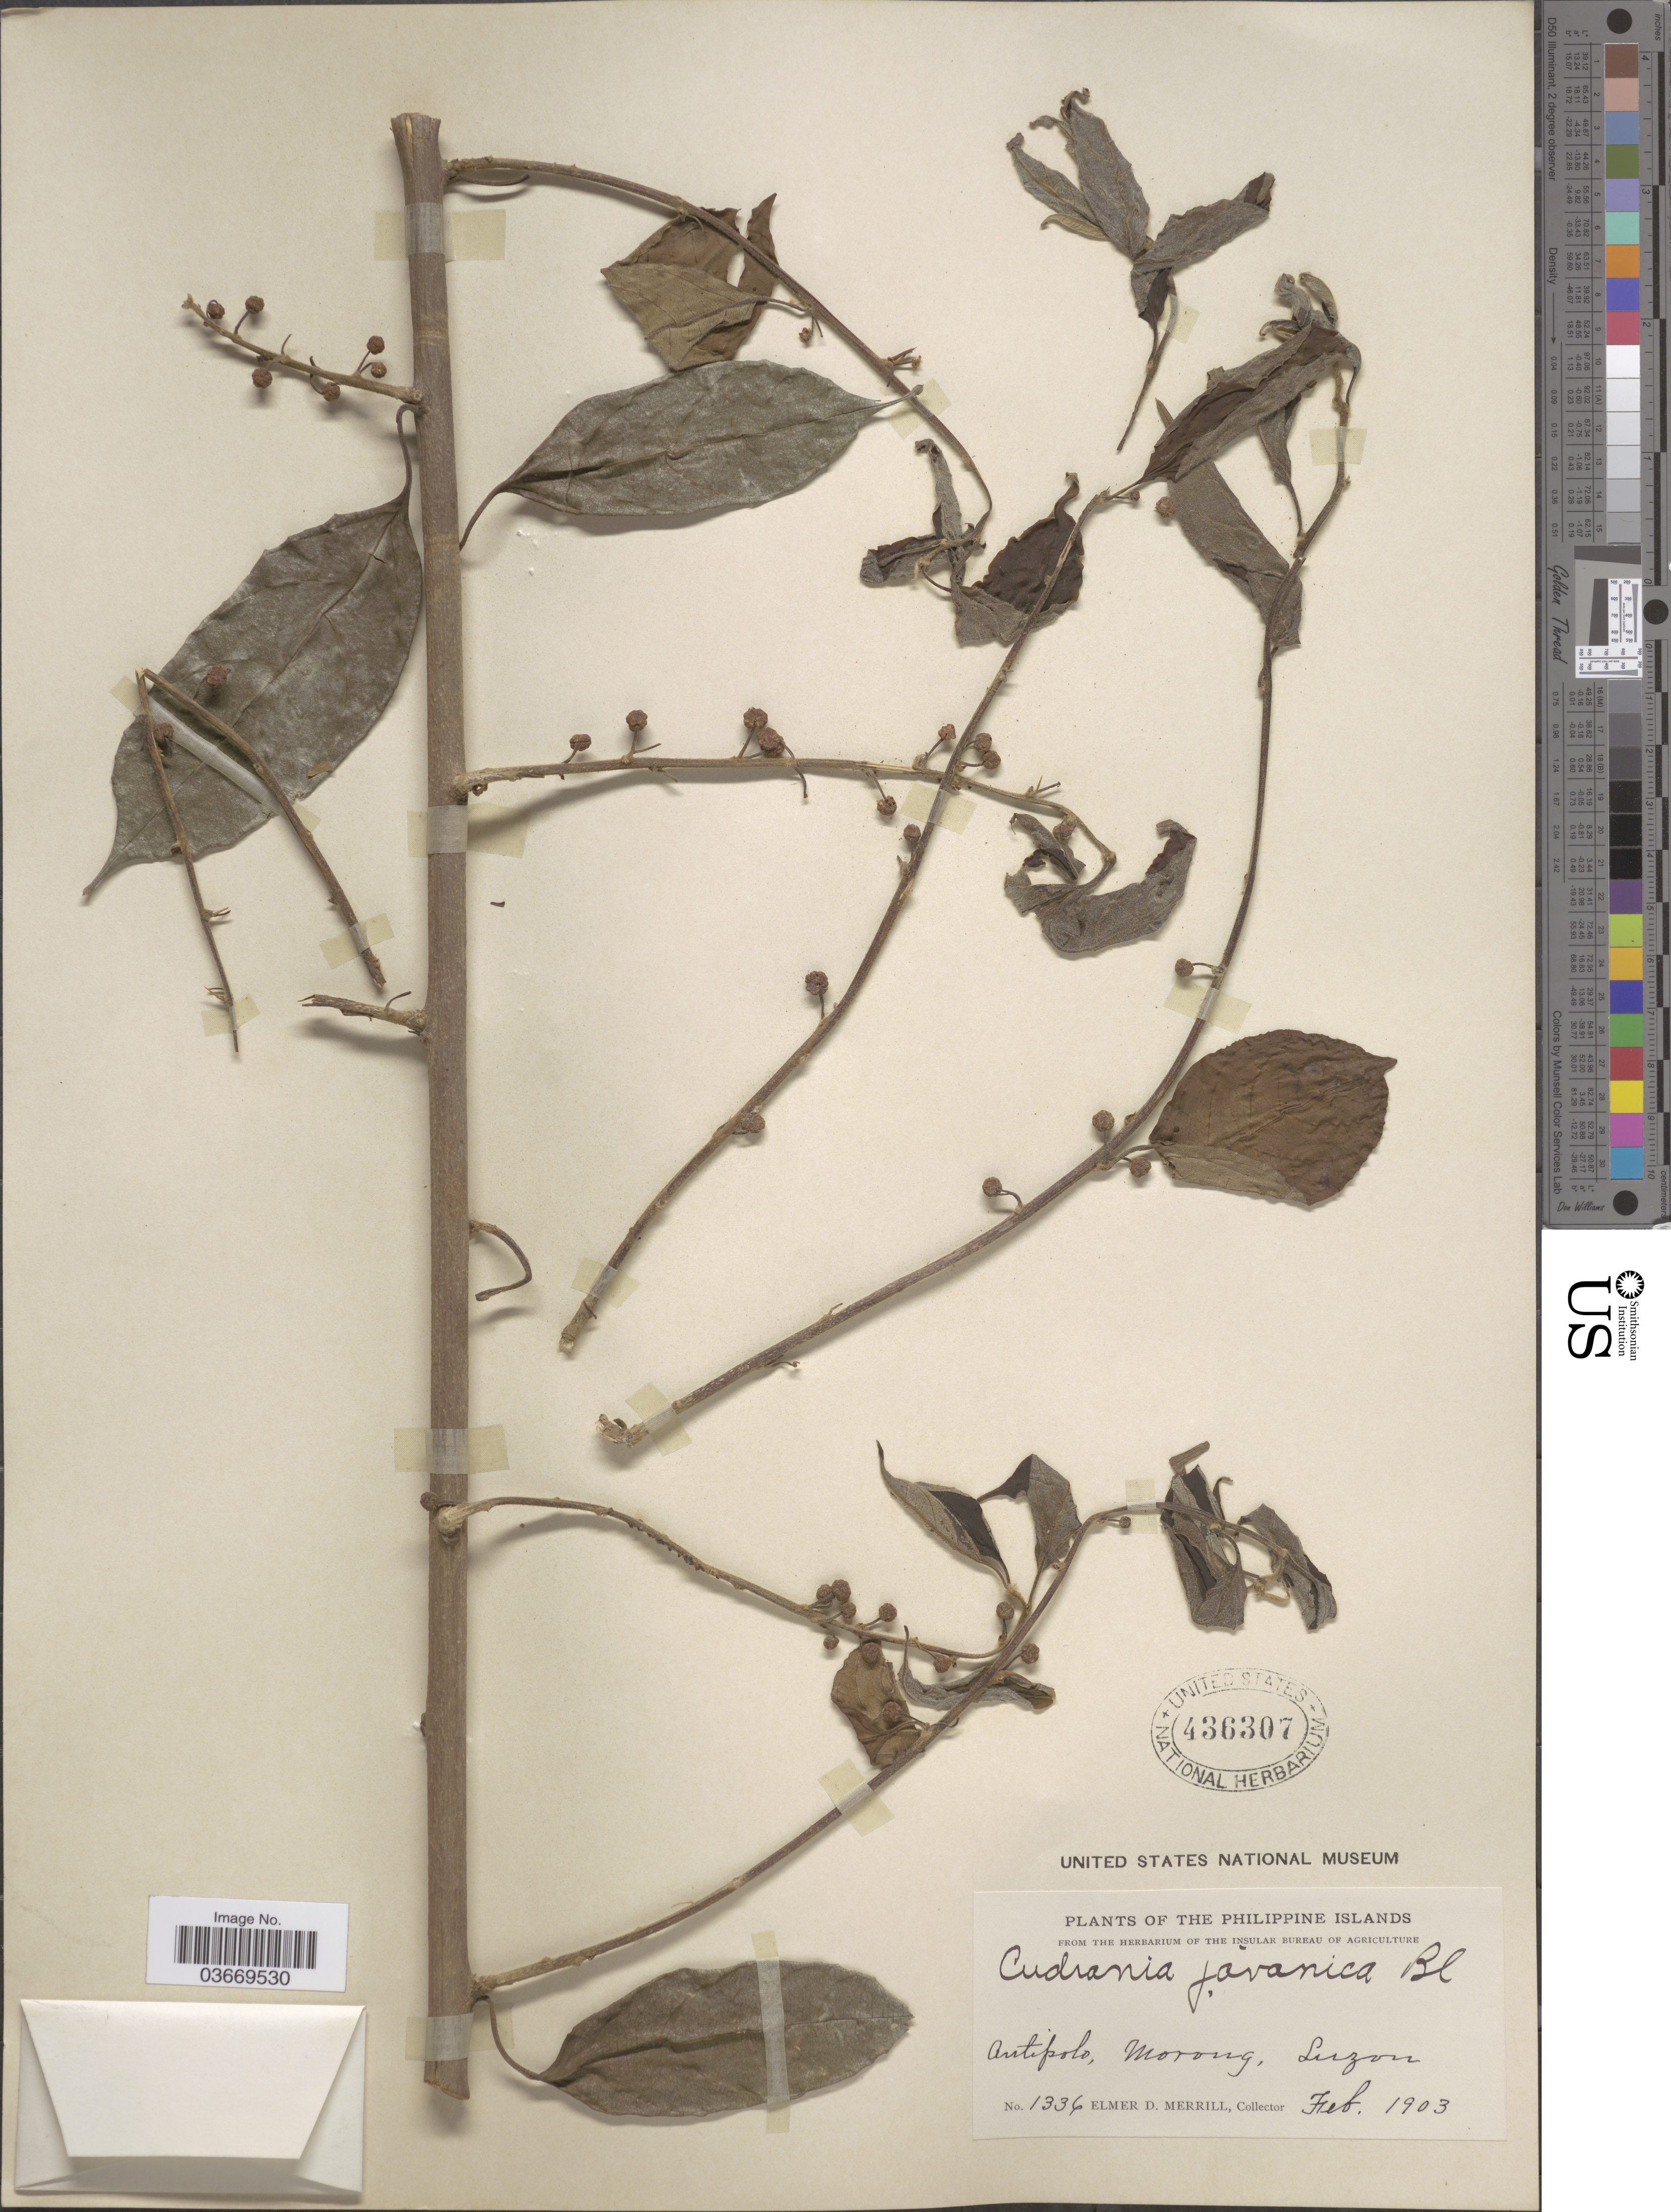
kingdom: Plantae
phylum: Tracheophyta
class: Magnoliopsida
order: Rosales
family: Moraceae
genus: Maclura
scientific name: Maclura cochinchinensis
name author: (Lour.) Corner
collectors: E. D. Merrill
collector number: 1336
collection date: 1903-02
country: Philippines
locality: The Philippine Islands. Antipolo, Morong, Luzon.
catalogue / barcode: US 436307